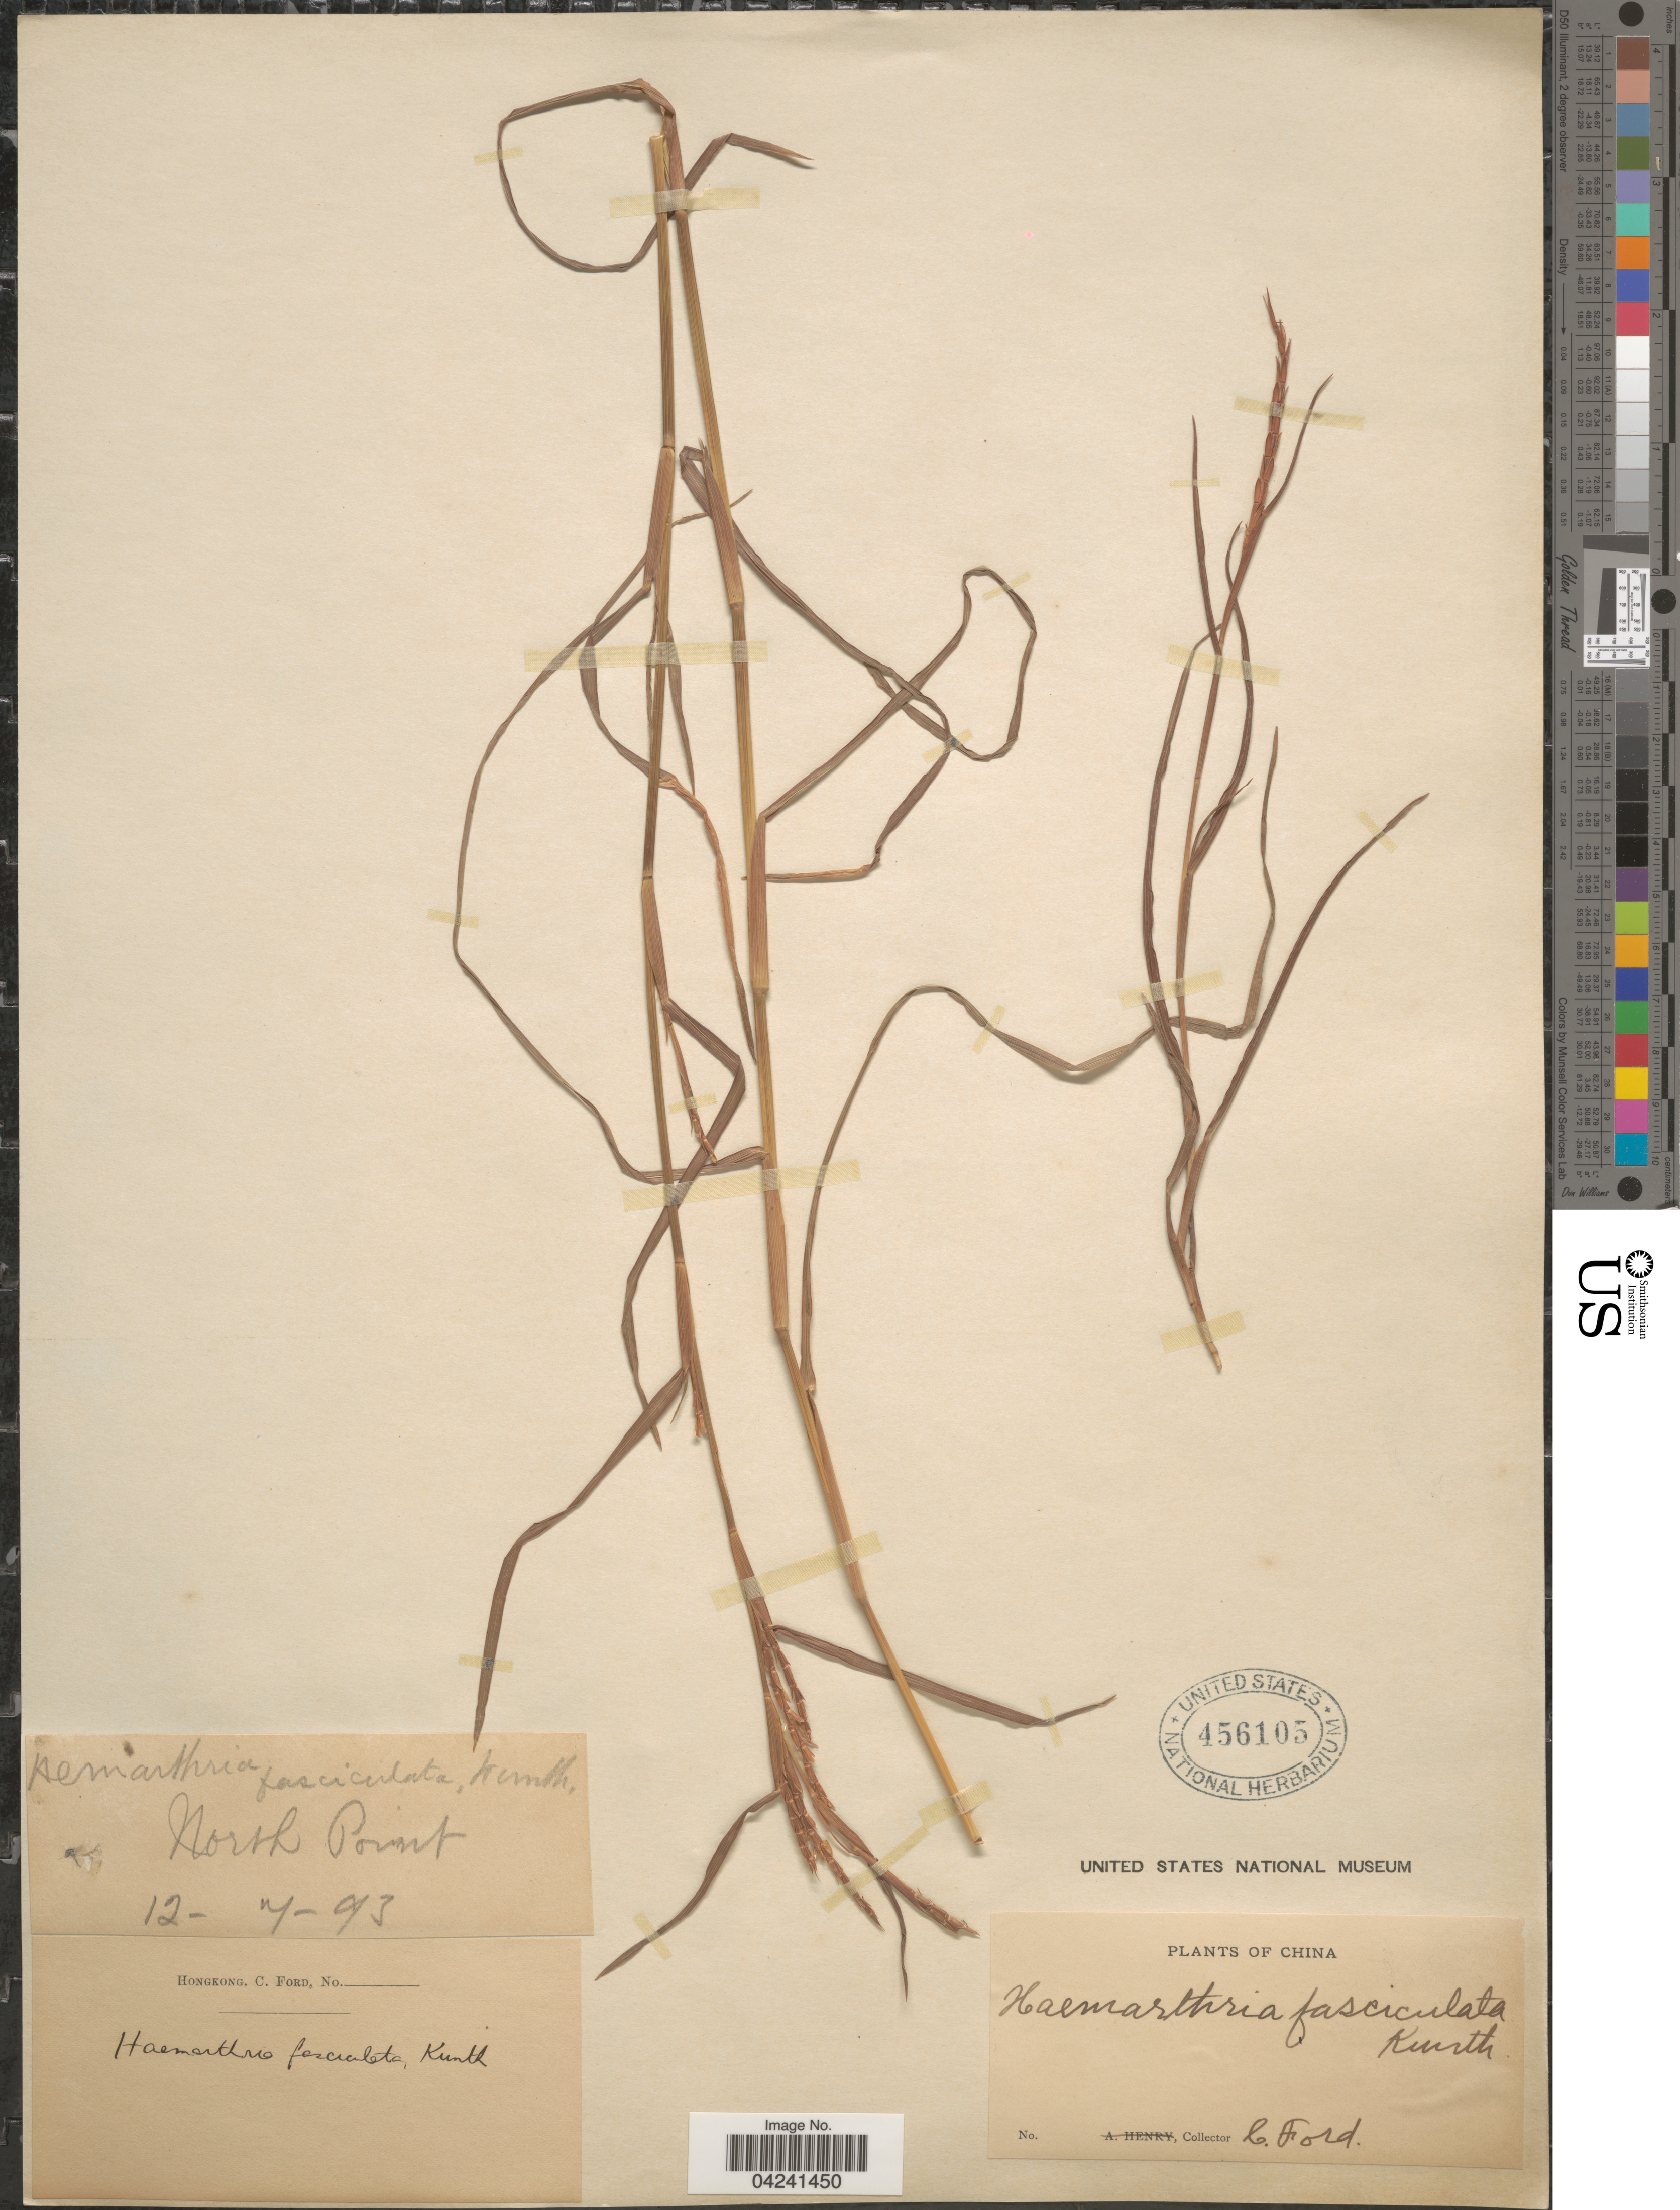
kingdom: Plantae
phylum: Tracheophyta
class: Liliopsida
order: Poales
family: Poaceae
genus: Hemarthria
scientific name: Hemarthria compressa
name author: (L.) R. Br.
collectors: C. Ford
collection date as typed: Transcribed d/m/y: 12/7/93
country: China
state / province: Hong Kong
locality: North Point.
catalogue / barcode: US 456105